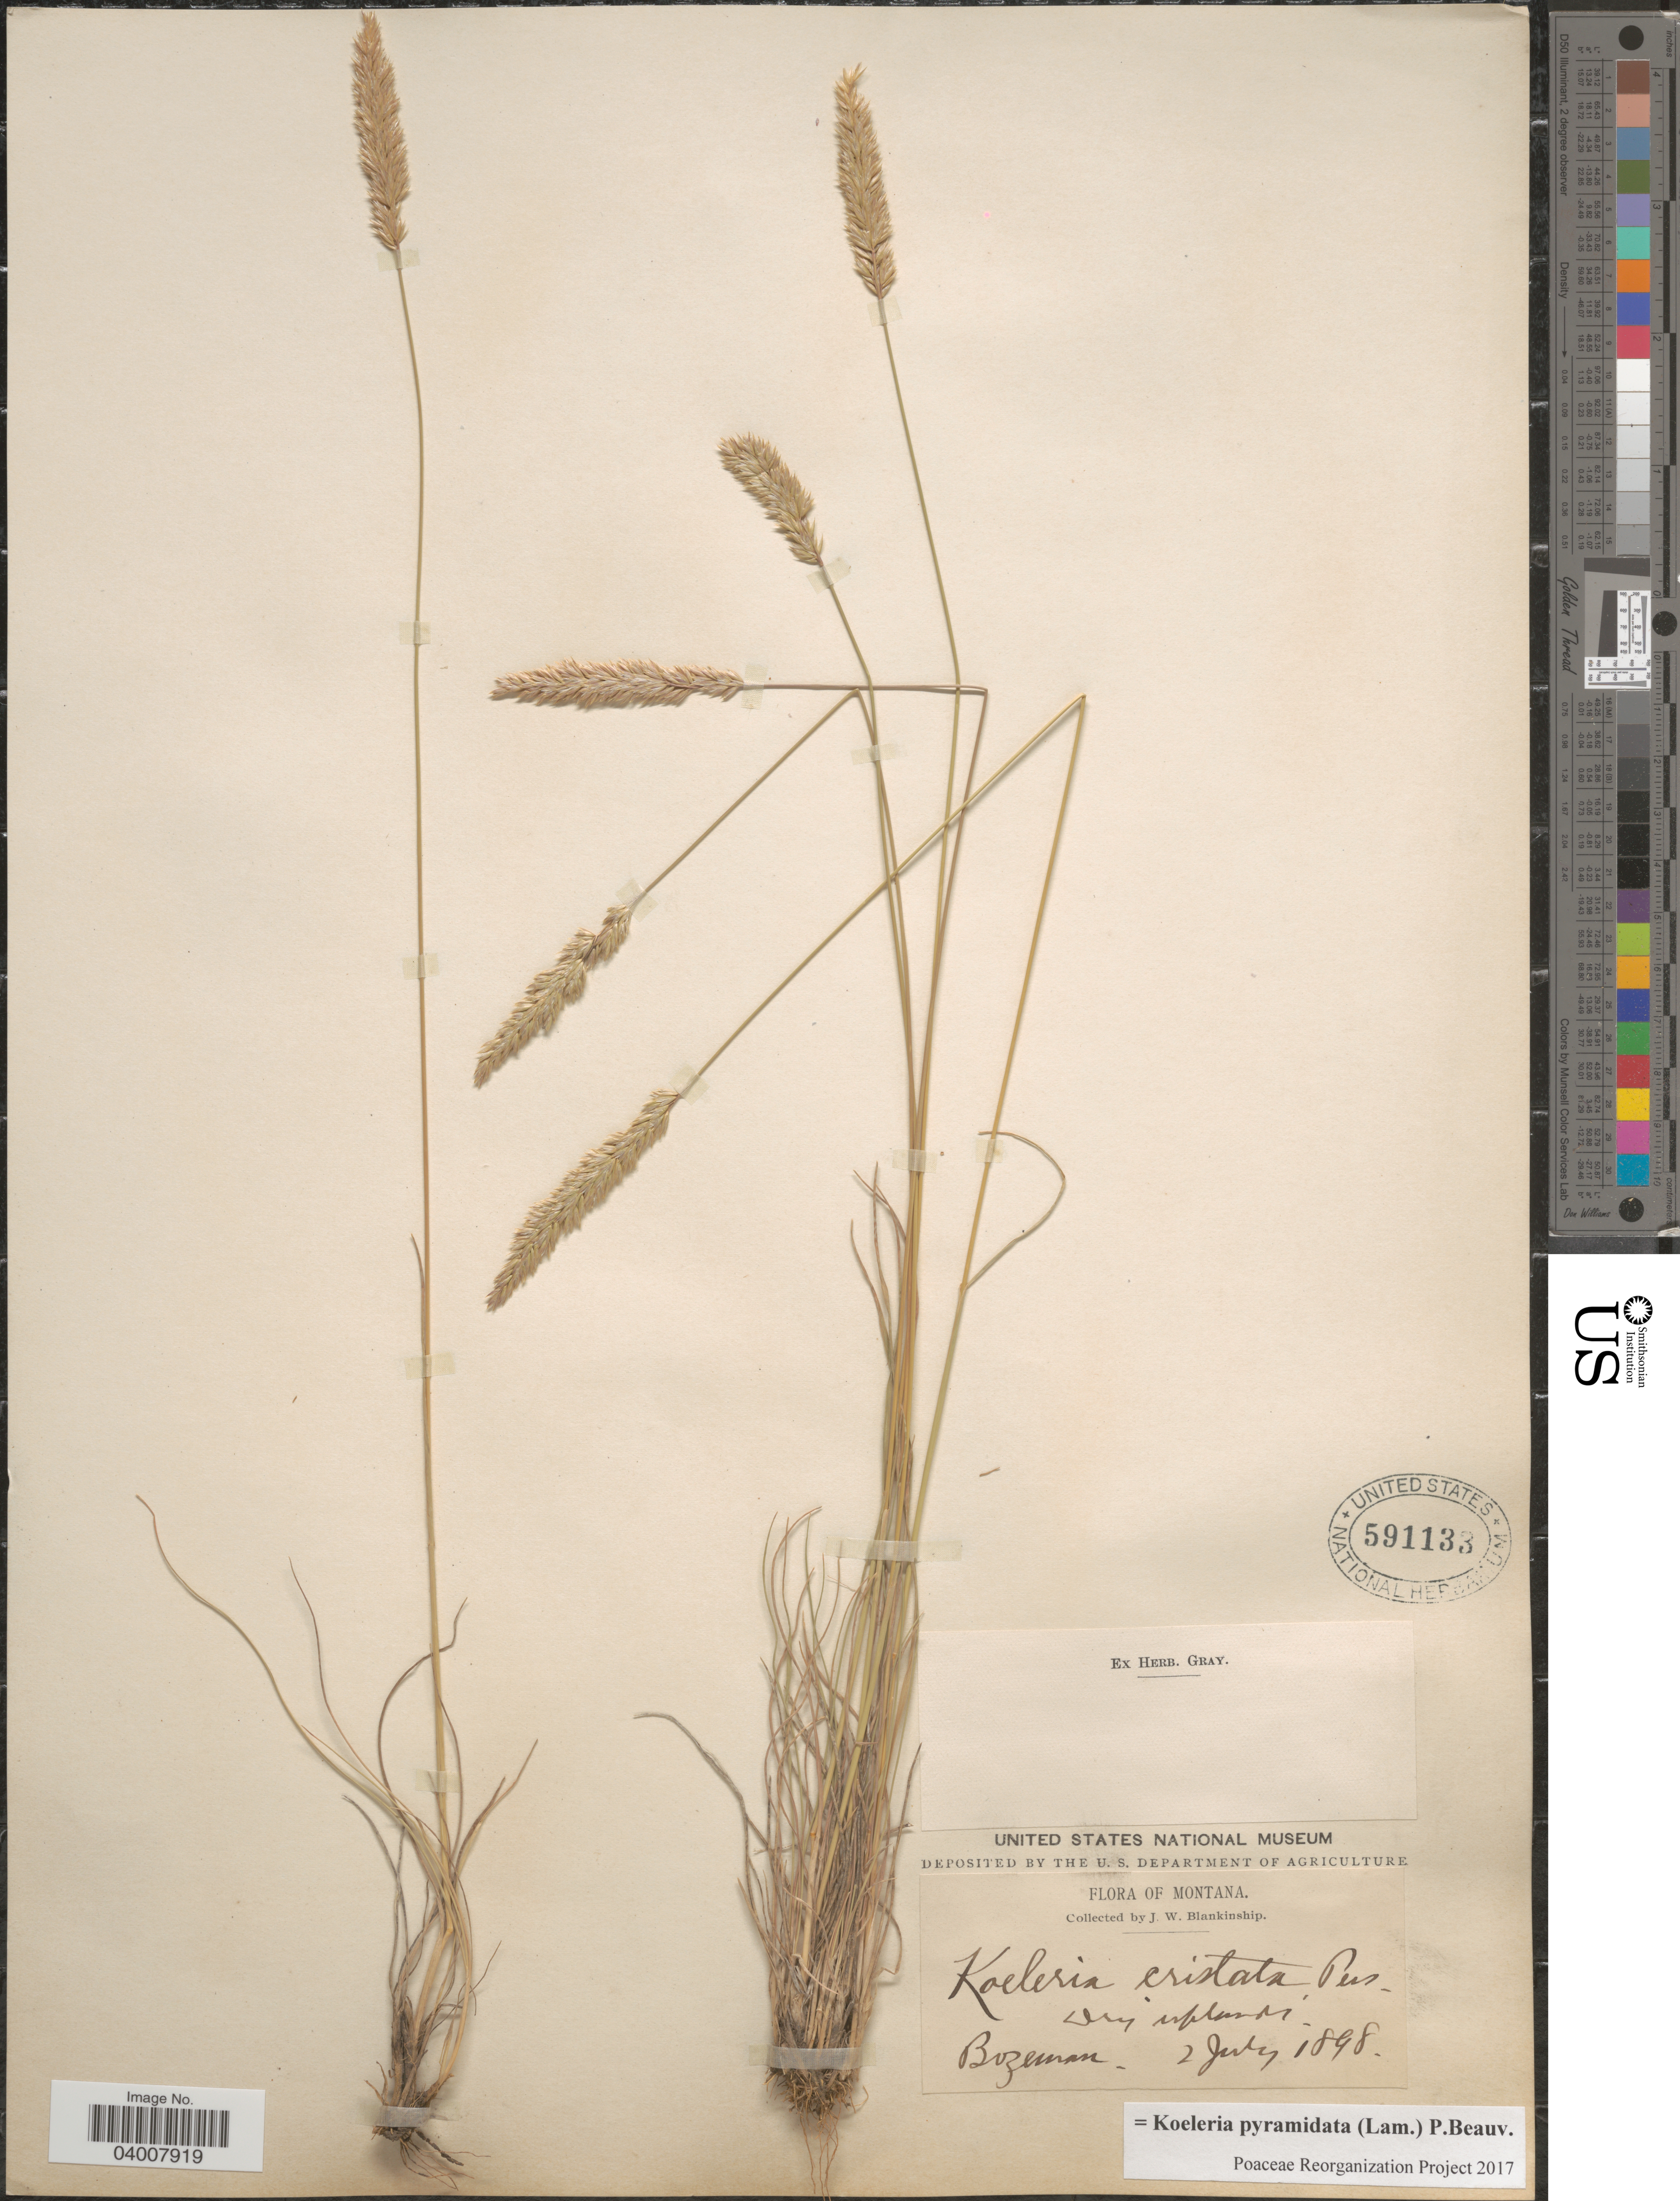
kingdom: Plantae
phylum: Tracheophyta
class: Liliopsida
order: Poales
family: Poaceae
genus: Koeleria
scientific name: Koeleria pyramidata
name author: (Lam.) P. Beauv.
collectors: J. W. Blankinship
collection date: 1898-07-02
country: United States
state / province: Montana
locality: Bozeman.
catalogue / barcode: US 591133